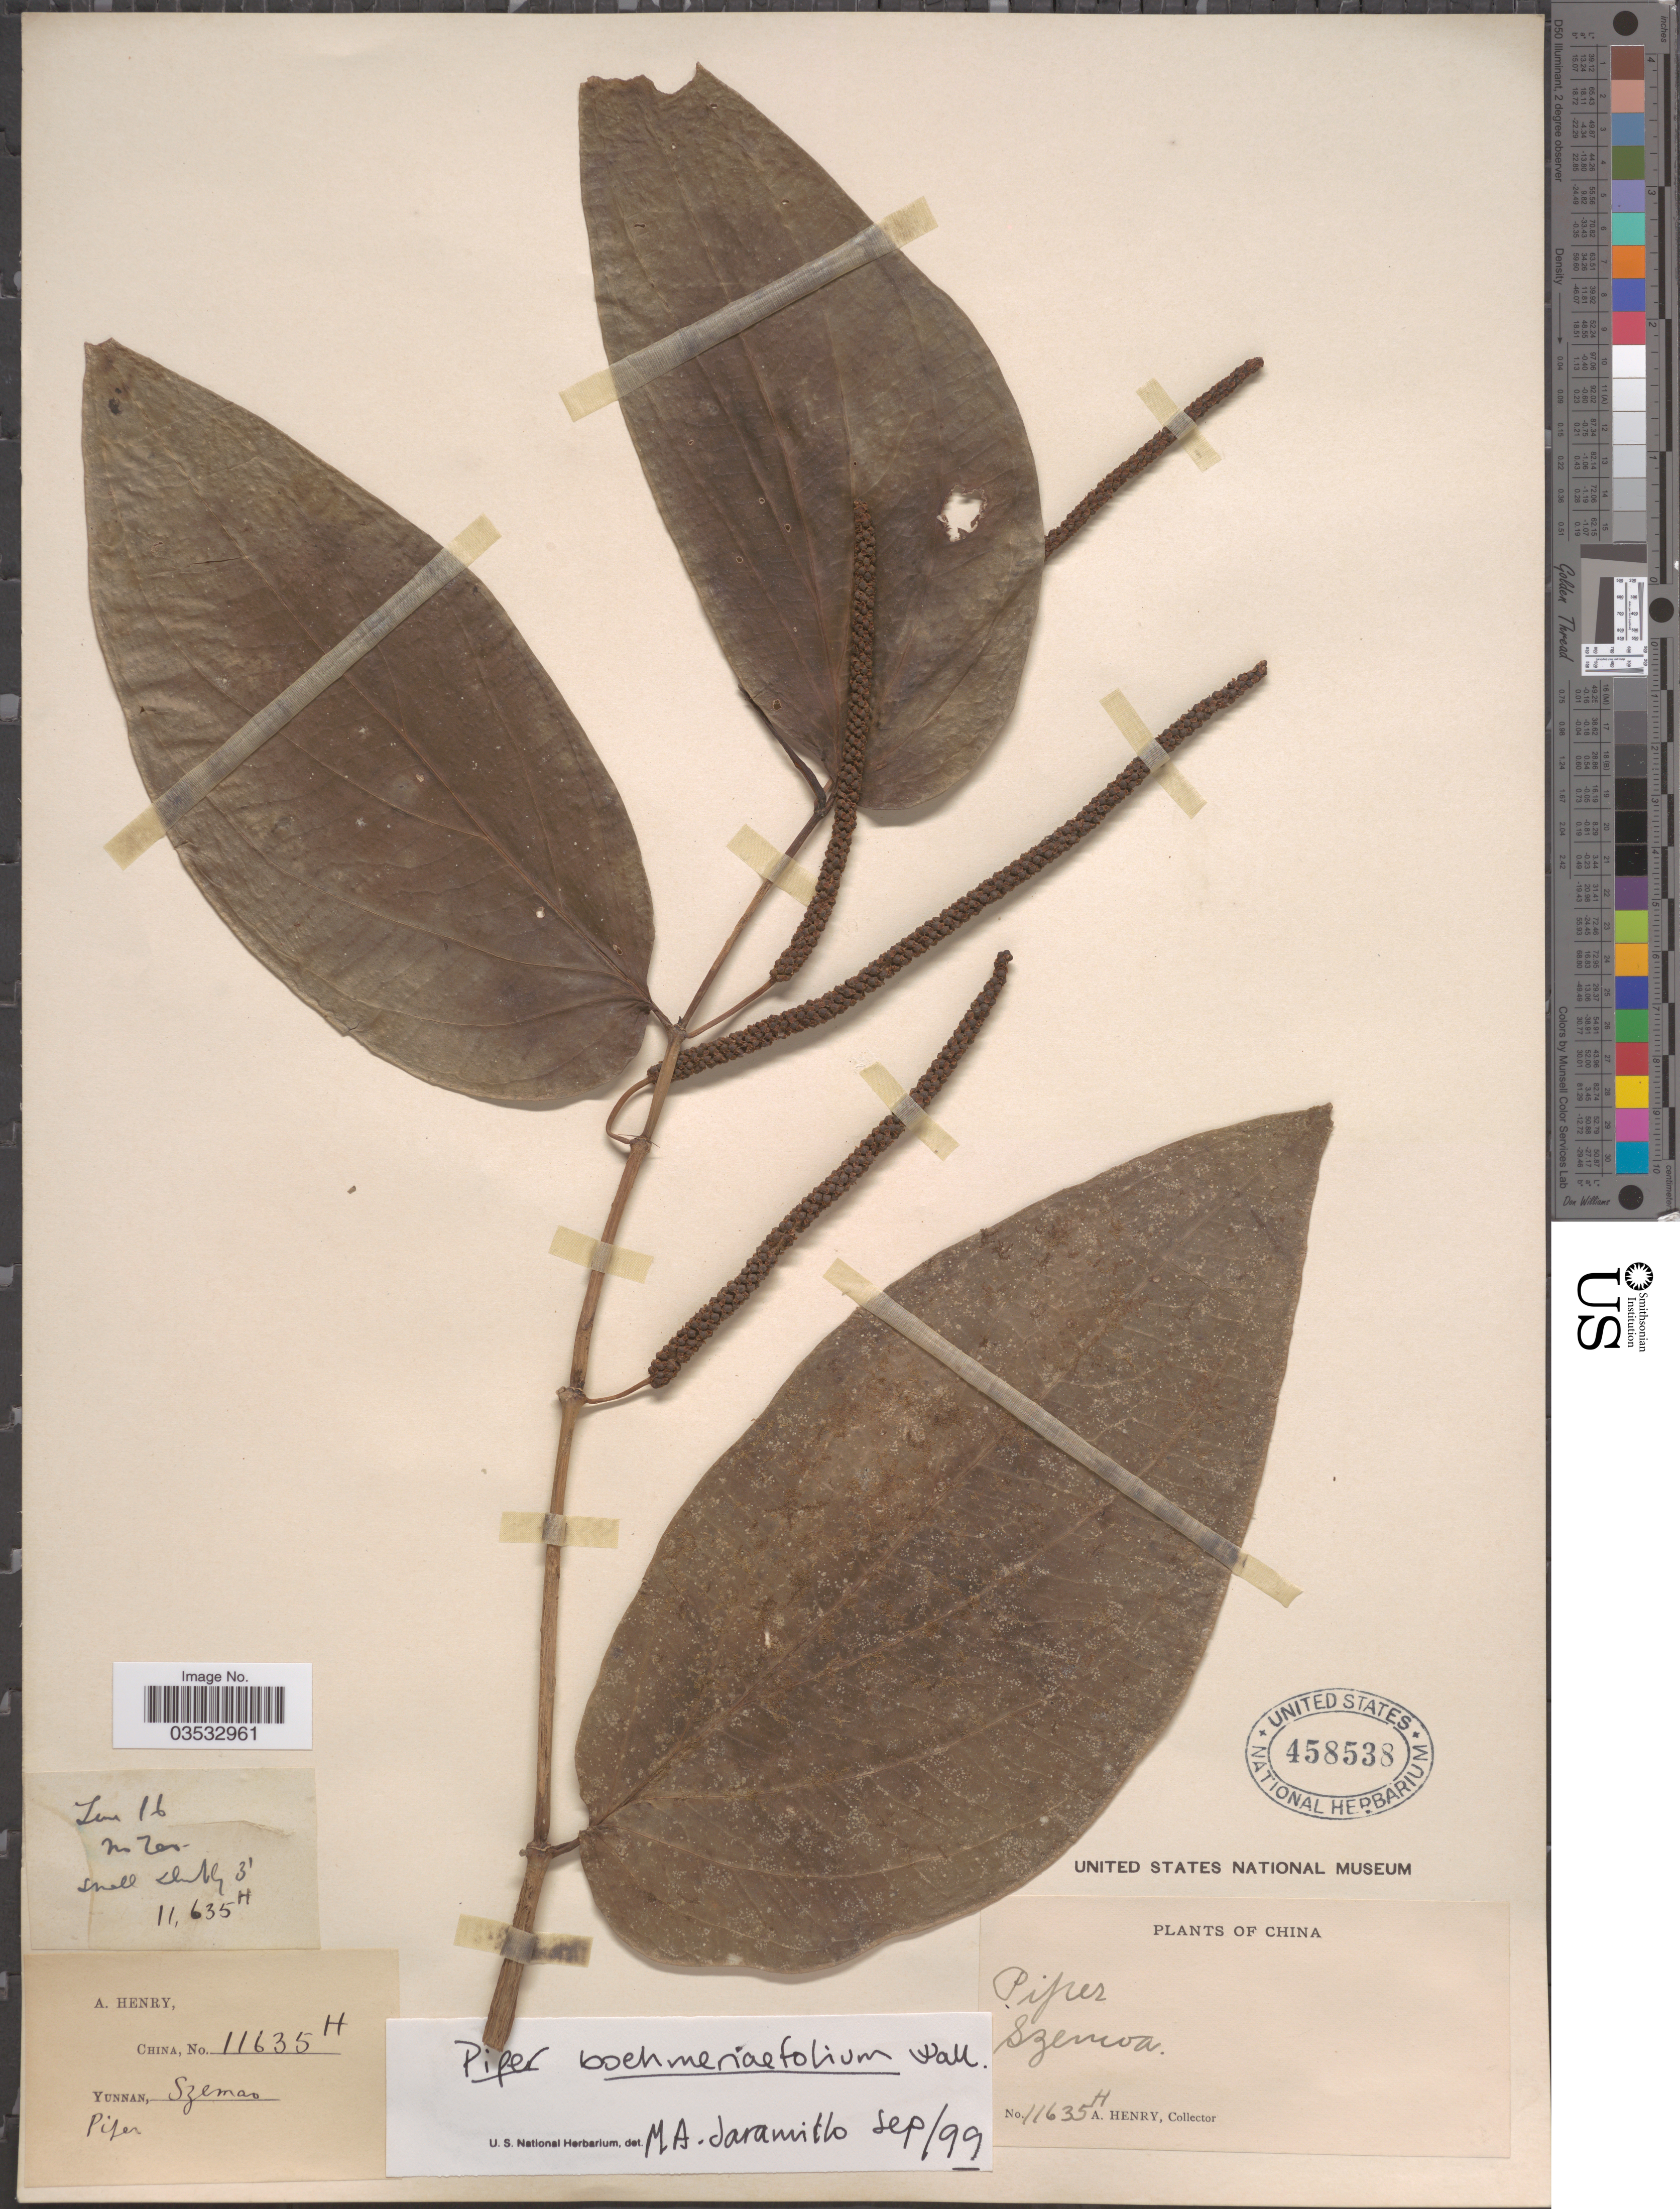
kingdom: Plantae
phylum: Tracheophyta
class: Magnoliopsida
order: Piperales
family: Piperaceae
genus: Piper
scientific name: Piper boehmeriifolium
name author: (Miq.) C. DC. ex Wall.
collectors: A. Henry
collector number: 11635 H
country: China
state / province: Yunnan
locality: Szemoa.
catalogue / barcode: US 458538